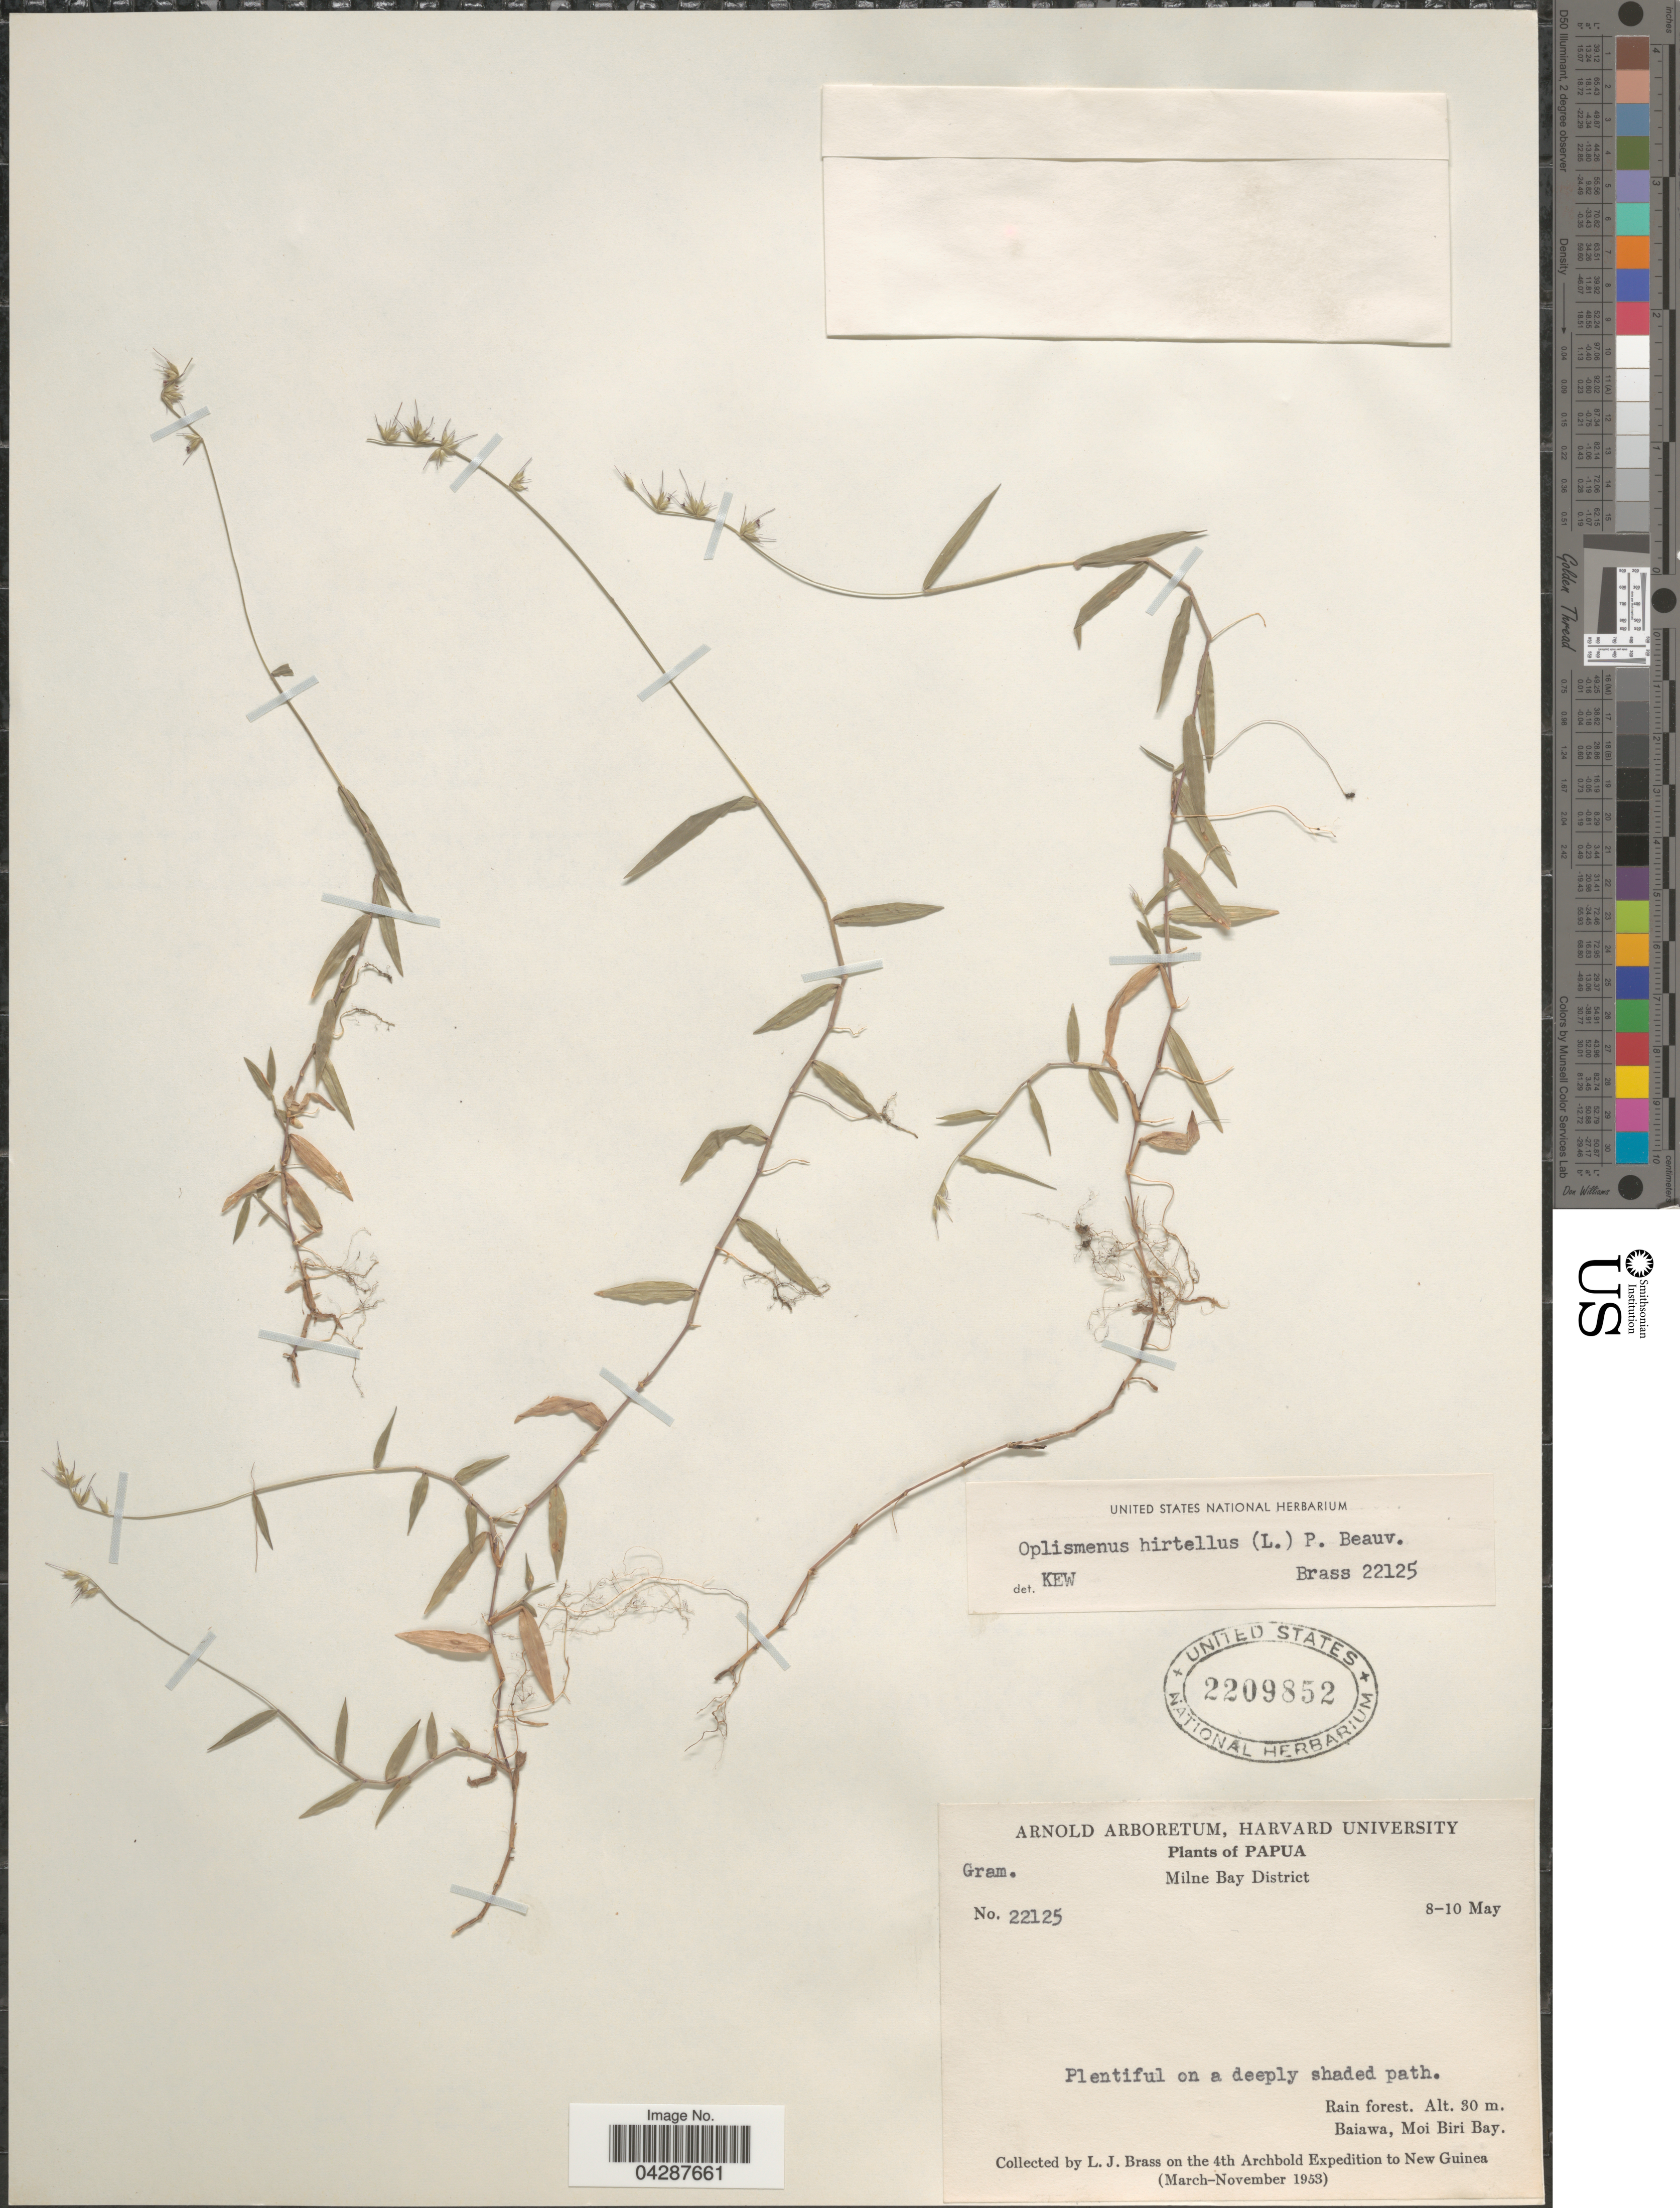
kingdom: Plantae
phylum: Tracheophyta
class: Liliopsida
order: Poales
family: Poaceae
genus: Oplismenus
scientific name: Oplismenus hirtellus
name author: (L.) P. Beauv.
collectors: L. J. Brass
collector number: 22125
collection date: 1953-05-08/1953-05-10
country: Papua New Guinea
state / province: Milne Bay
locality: Papua. Milne Bay District. Baiawa, Moi Biri Bay. The 4th Archbold Expedition to New Guinea (March-November 1953).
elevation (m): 30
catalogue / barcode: US 2209852